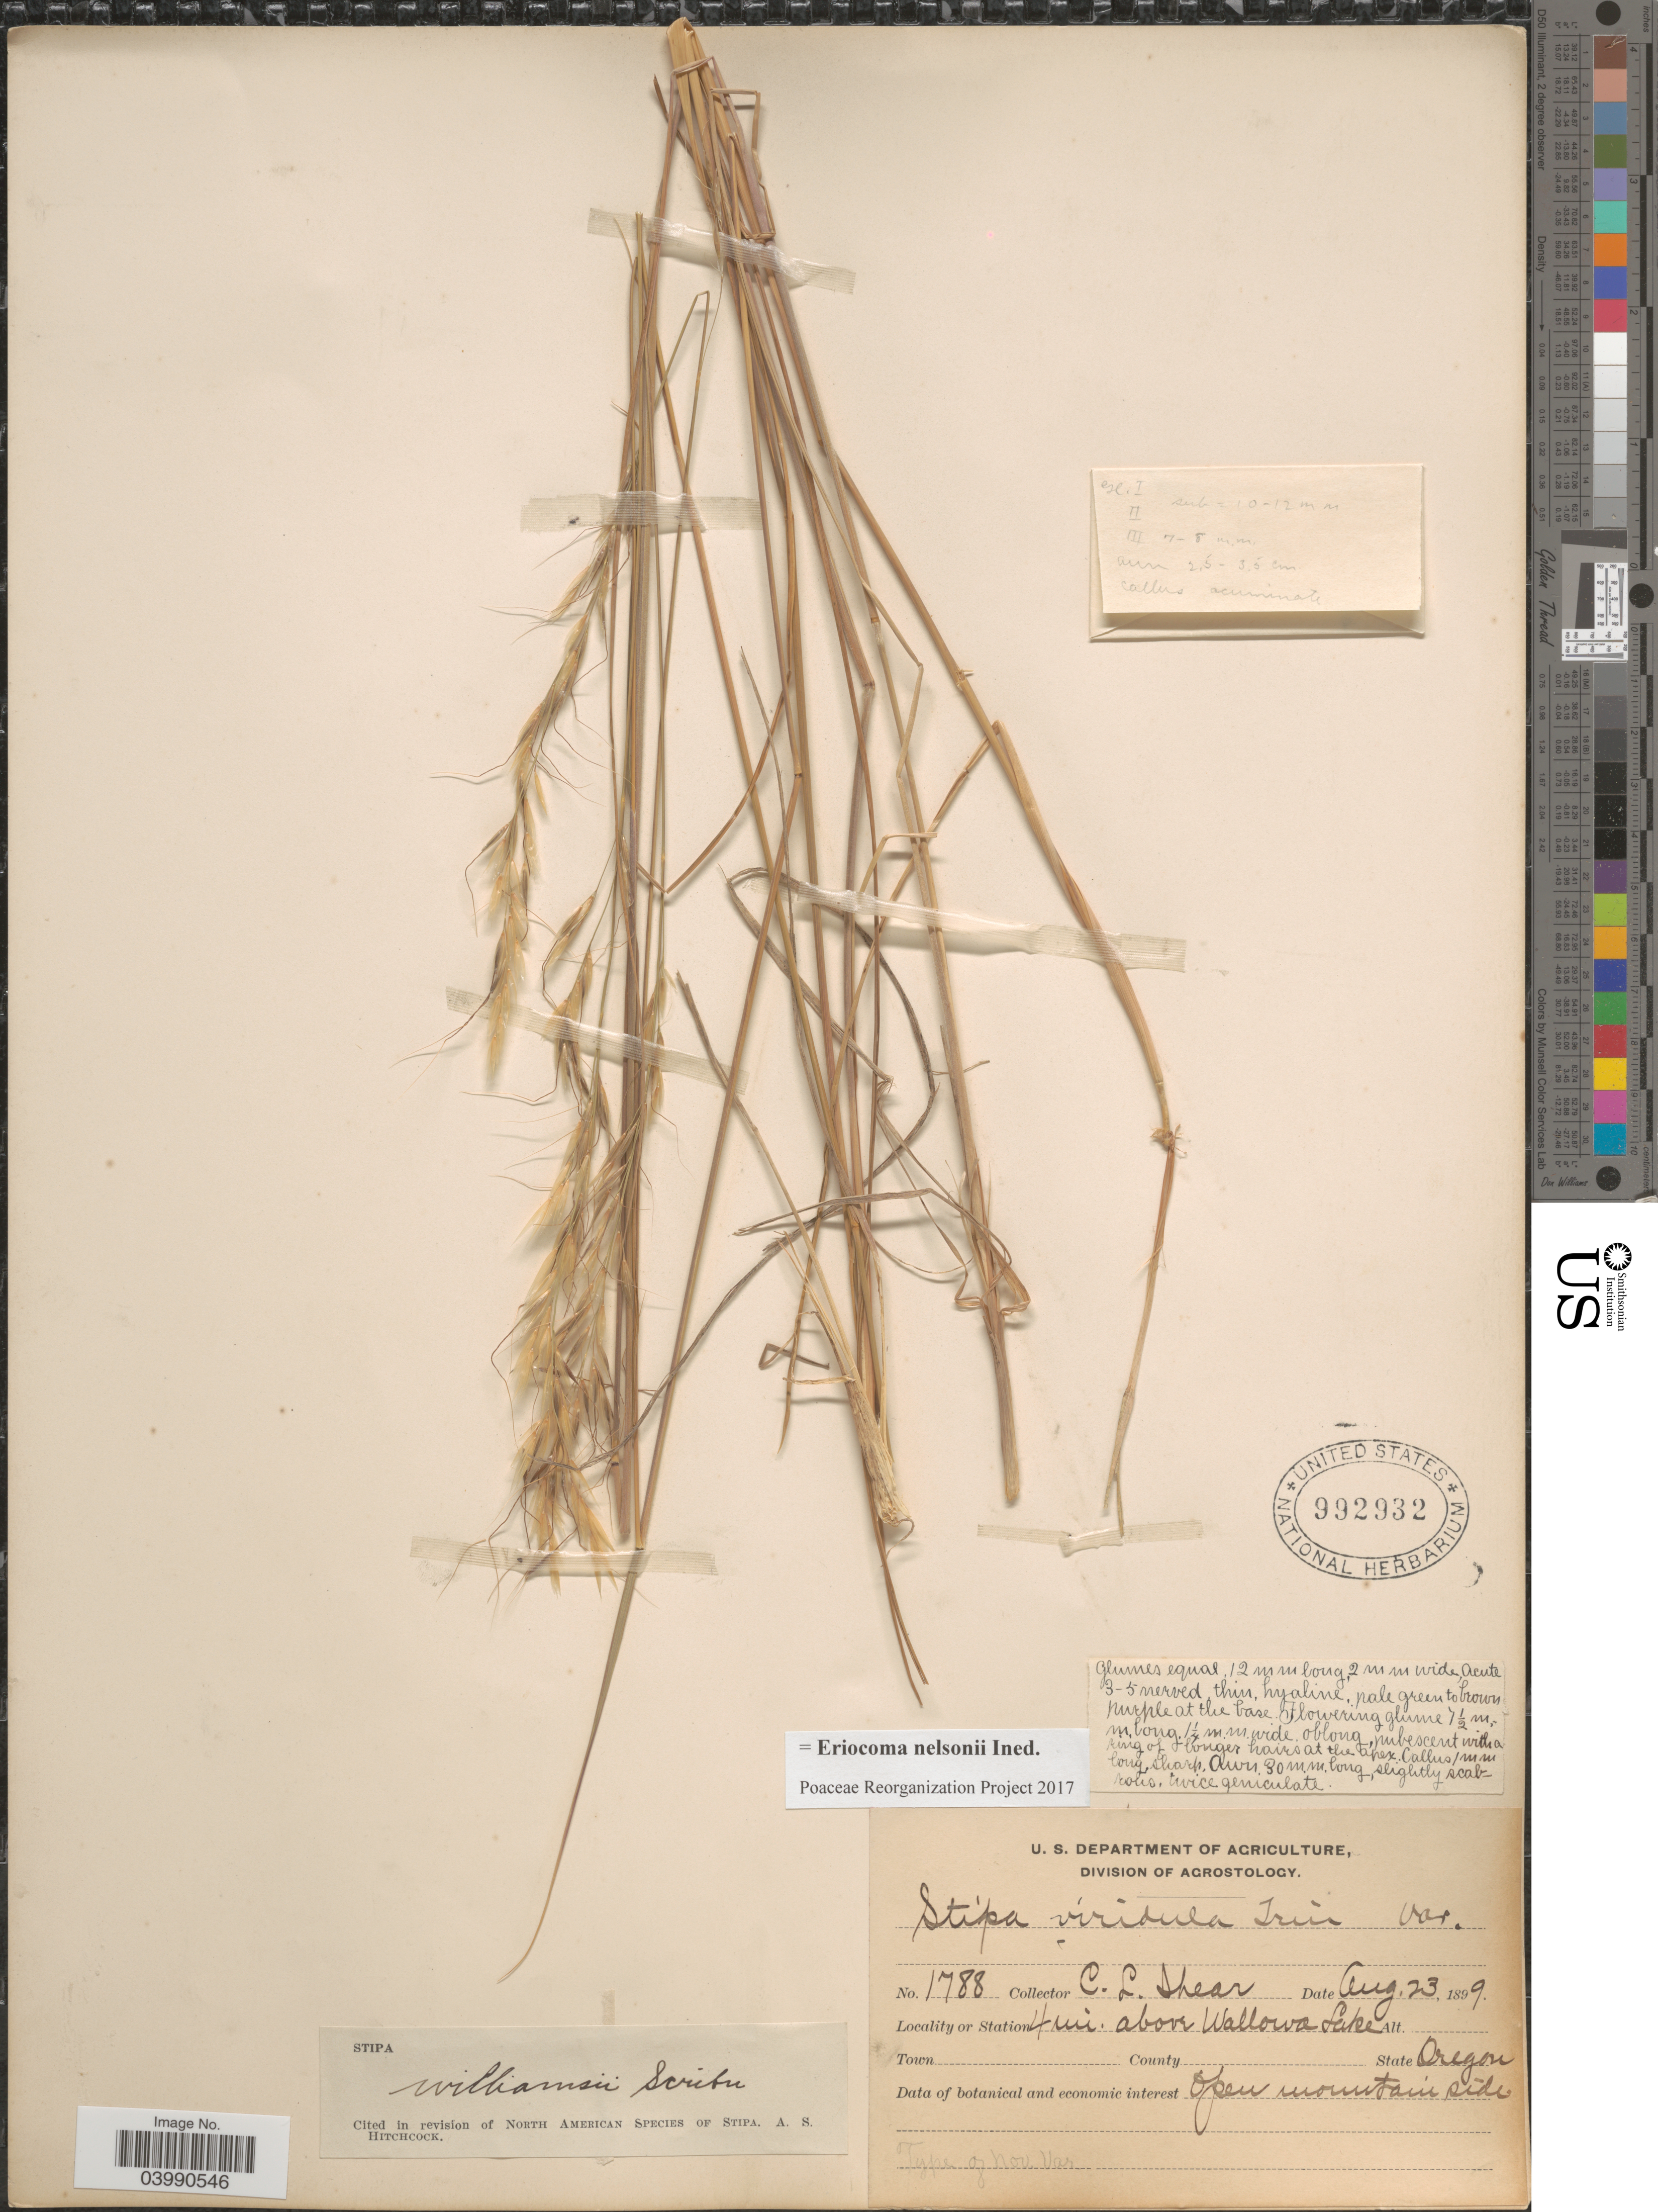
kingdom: Plantae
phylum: Tracheophyta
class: Liliopsida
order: Poales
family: Poaceae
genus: Eriocoma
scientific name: Eriocoma nelsonii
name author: (Scribn.) Romasch.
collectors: C. L. Shear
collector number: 1788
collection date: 1899-08-23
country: United States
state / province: Oregon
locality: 4 mi. above Wallowa Lake.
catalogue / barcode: US 992932